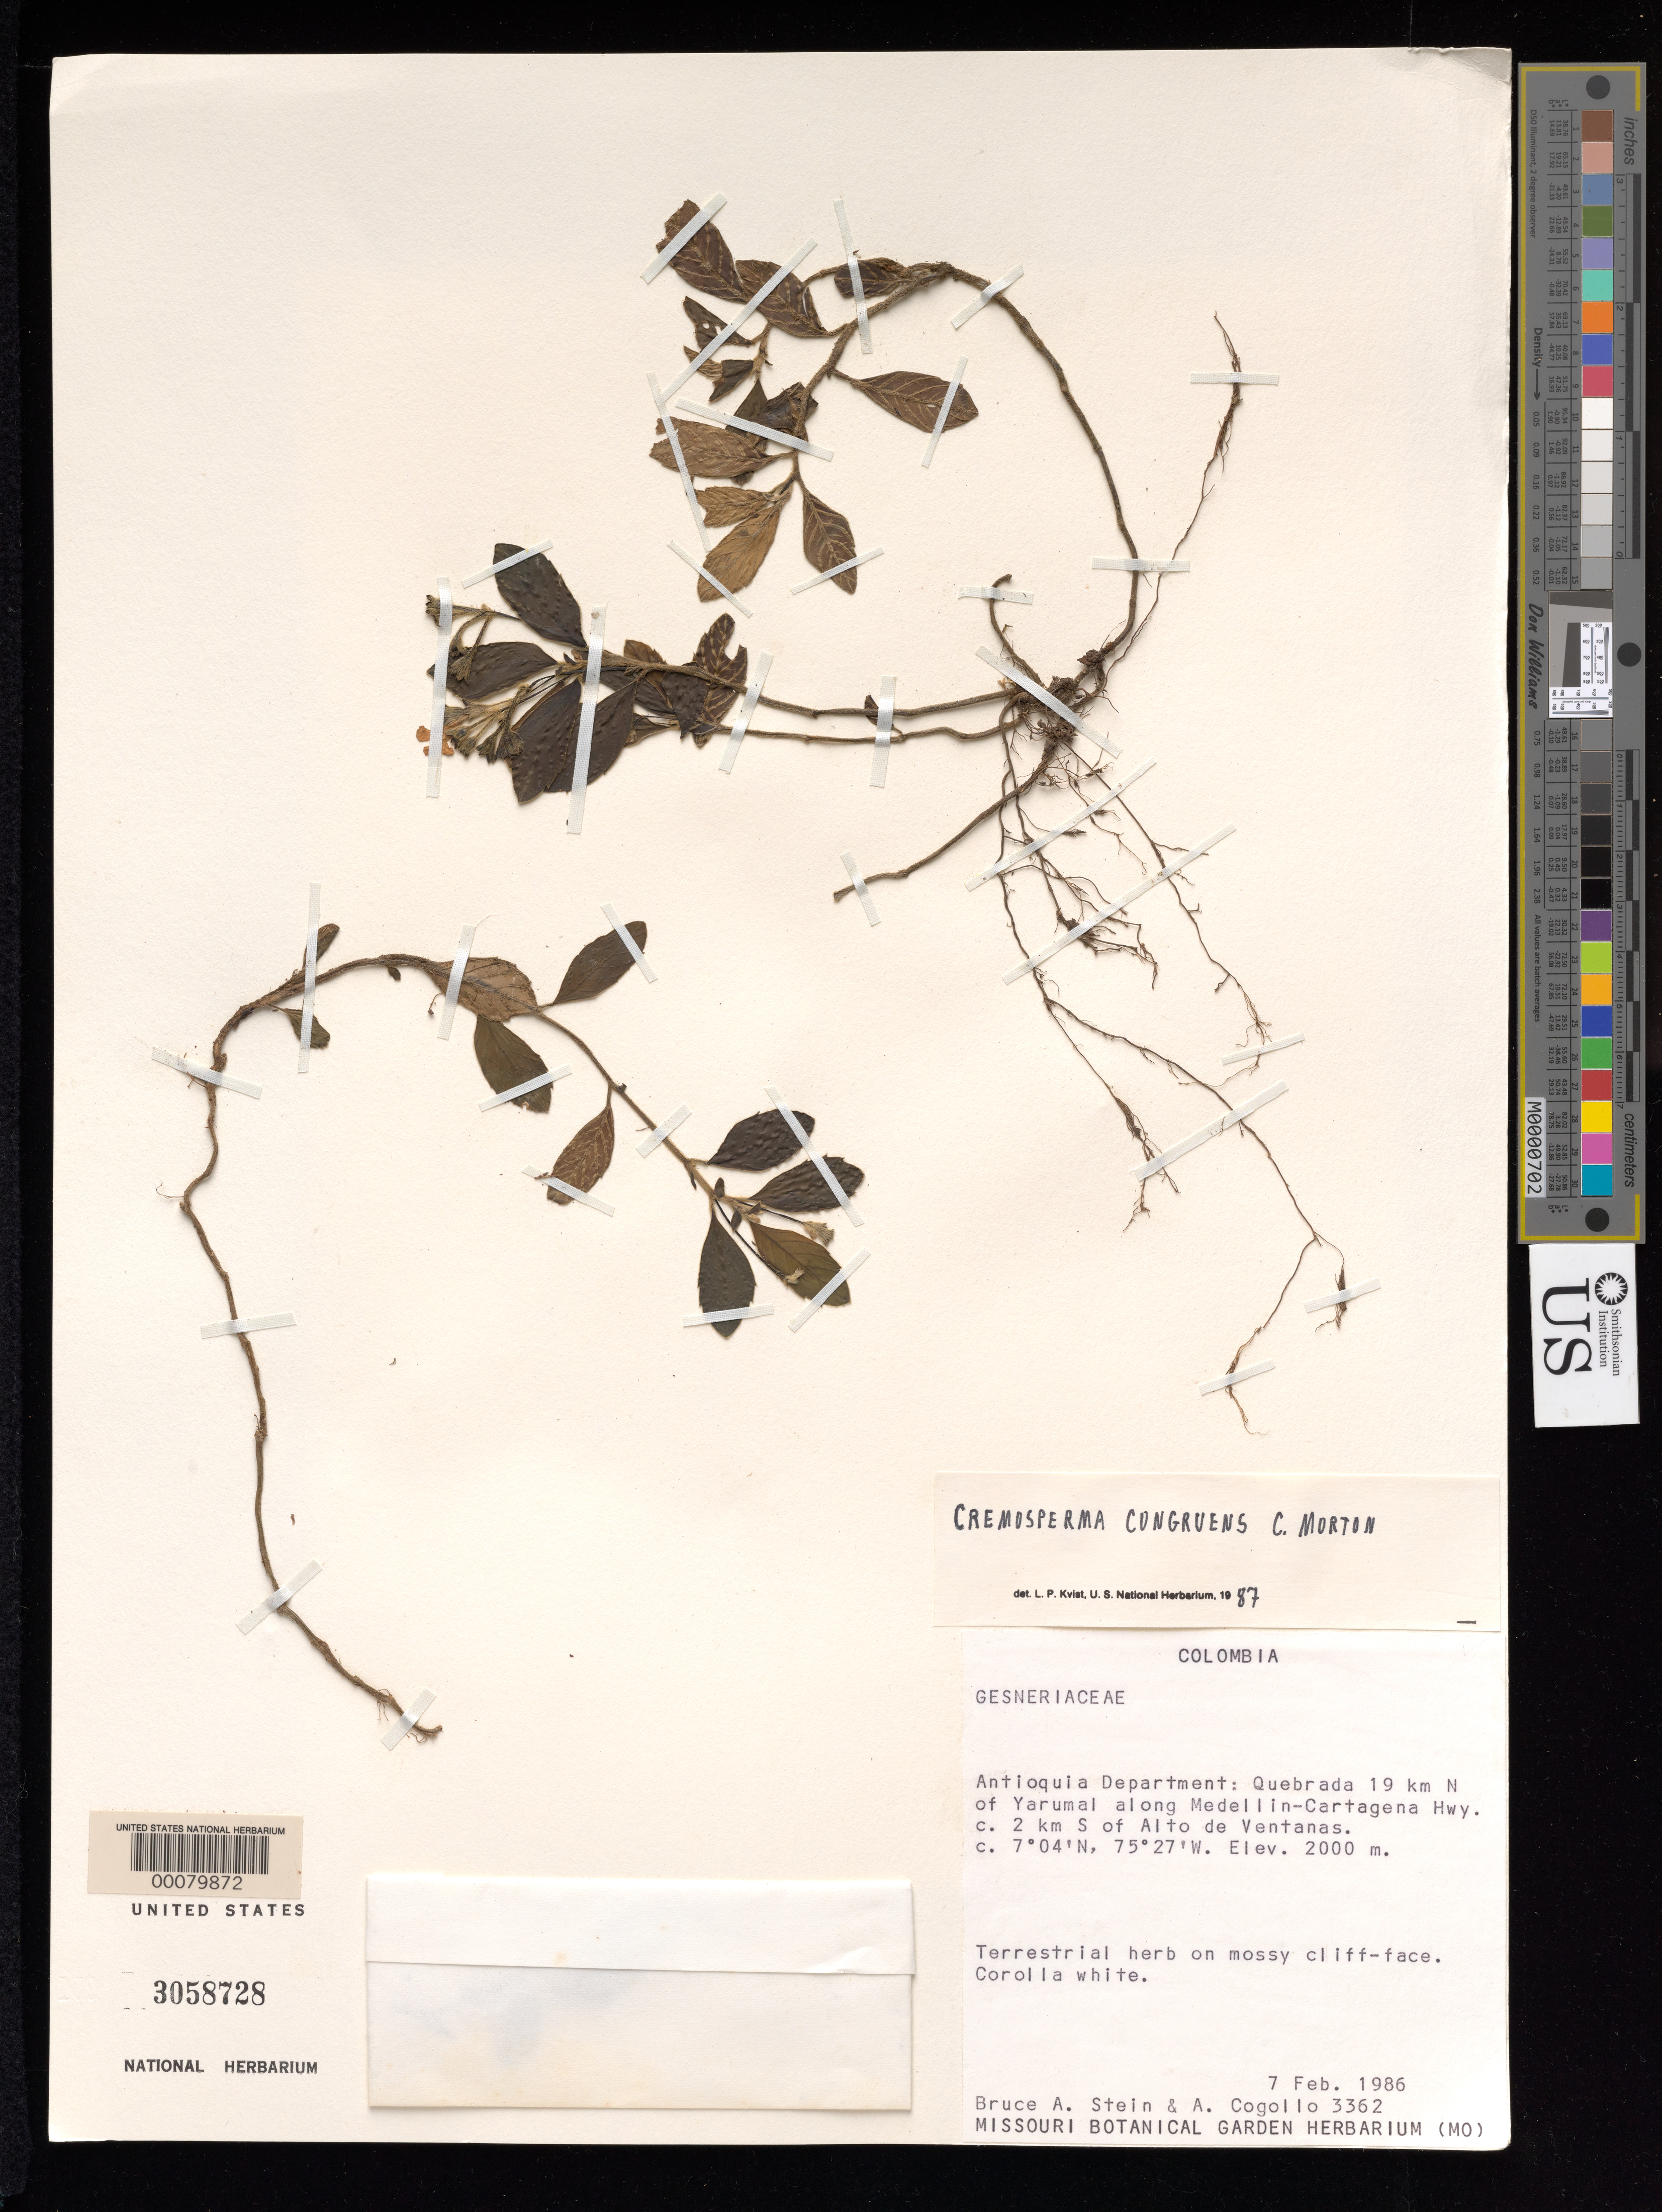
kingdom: Plantae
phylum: Tracheophyta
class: Magnoliopsida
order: Lamiales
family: Gesneriaceae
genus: Cremosperma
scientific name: Cremosperma congruens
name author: C.V. Morton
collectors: B. A. Stein & A. Cogollo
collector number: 3362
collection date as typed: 07 Feb 1986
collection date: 1986-02-07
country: Colombia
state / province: Antioquia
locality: Quebrada 19 km N of Yarumal along Medellin-Cartagena hwy, about 2 km S of Alto de Ventanas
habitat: on mossy cliff-face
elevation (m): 2000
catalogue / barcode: US 3058728